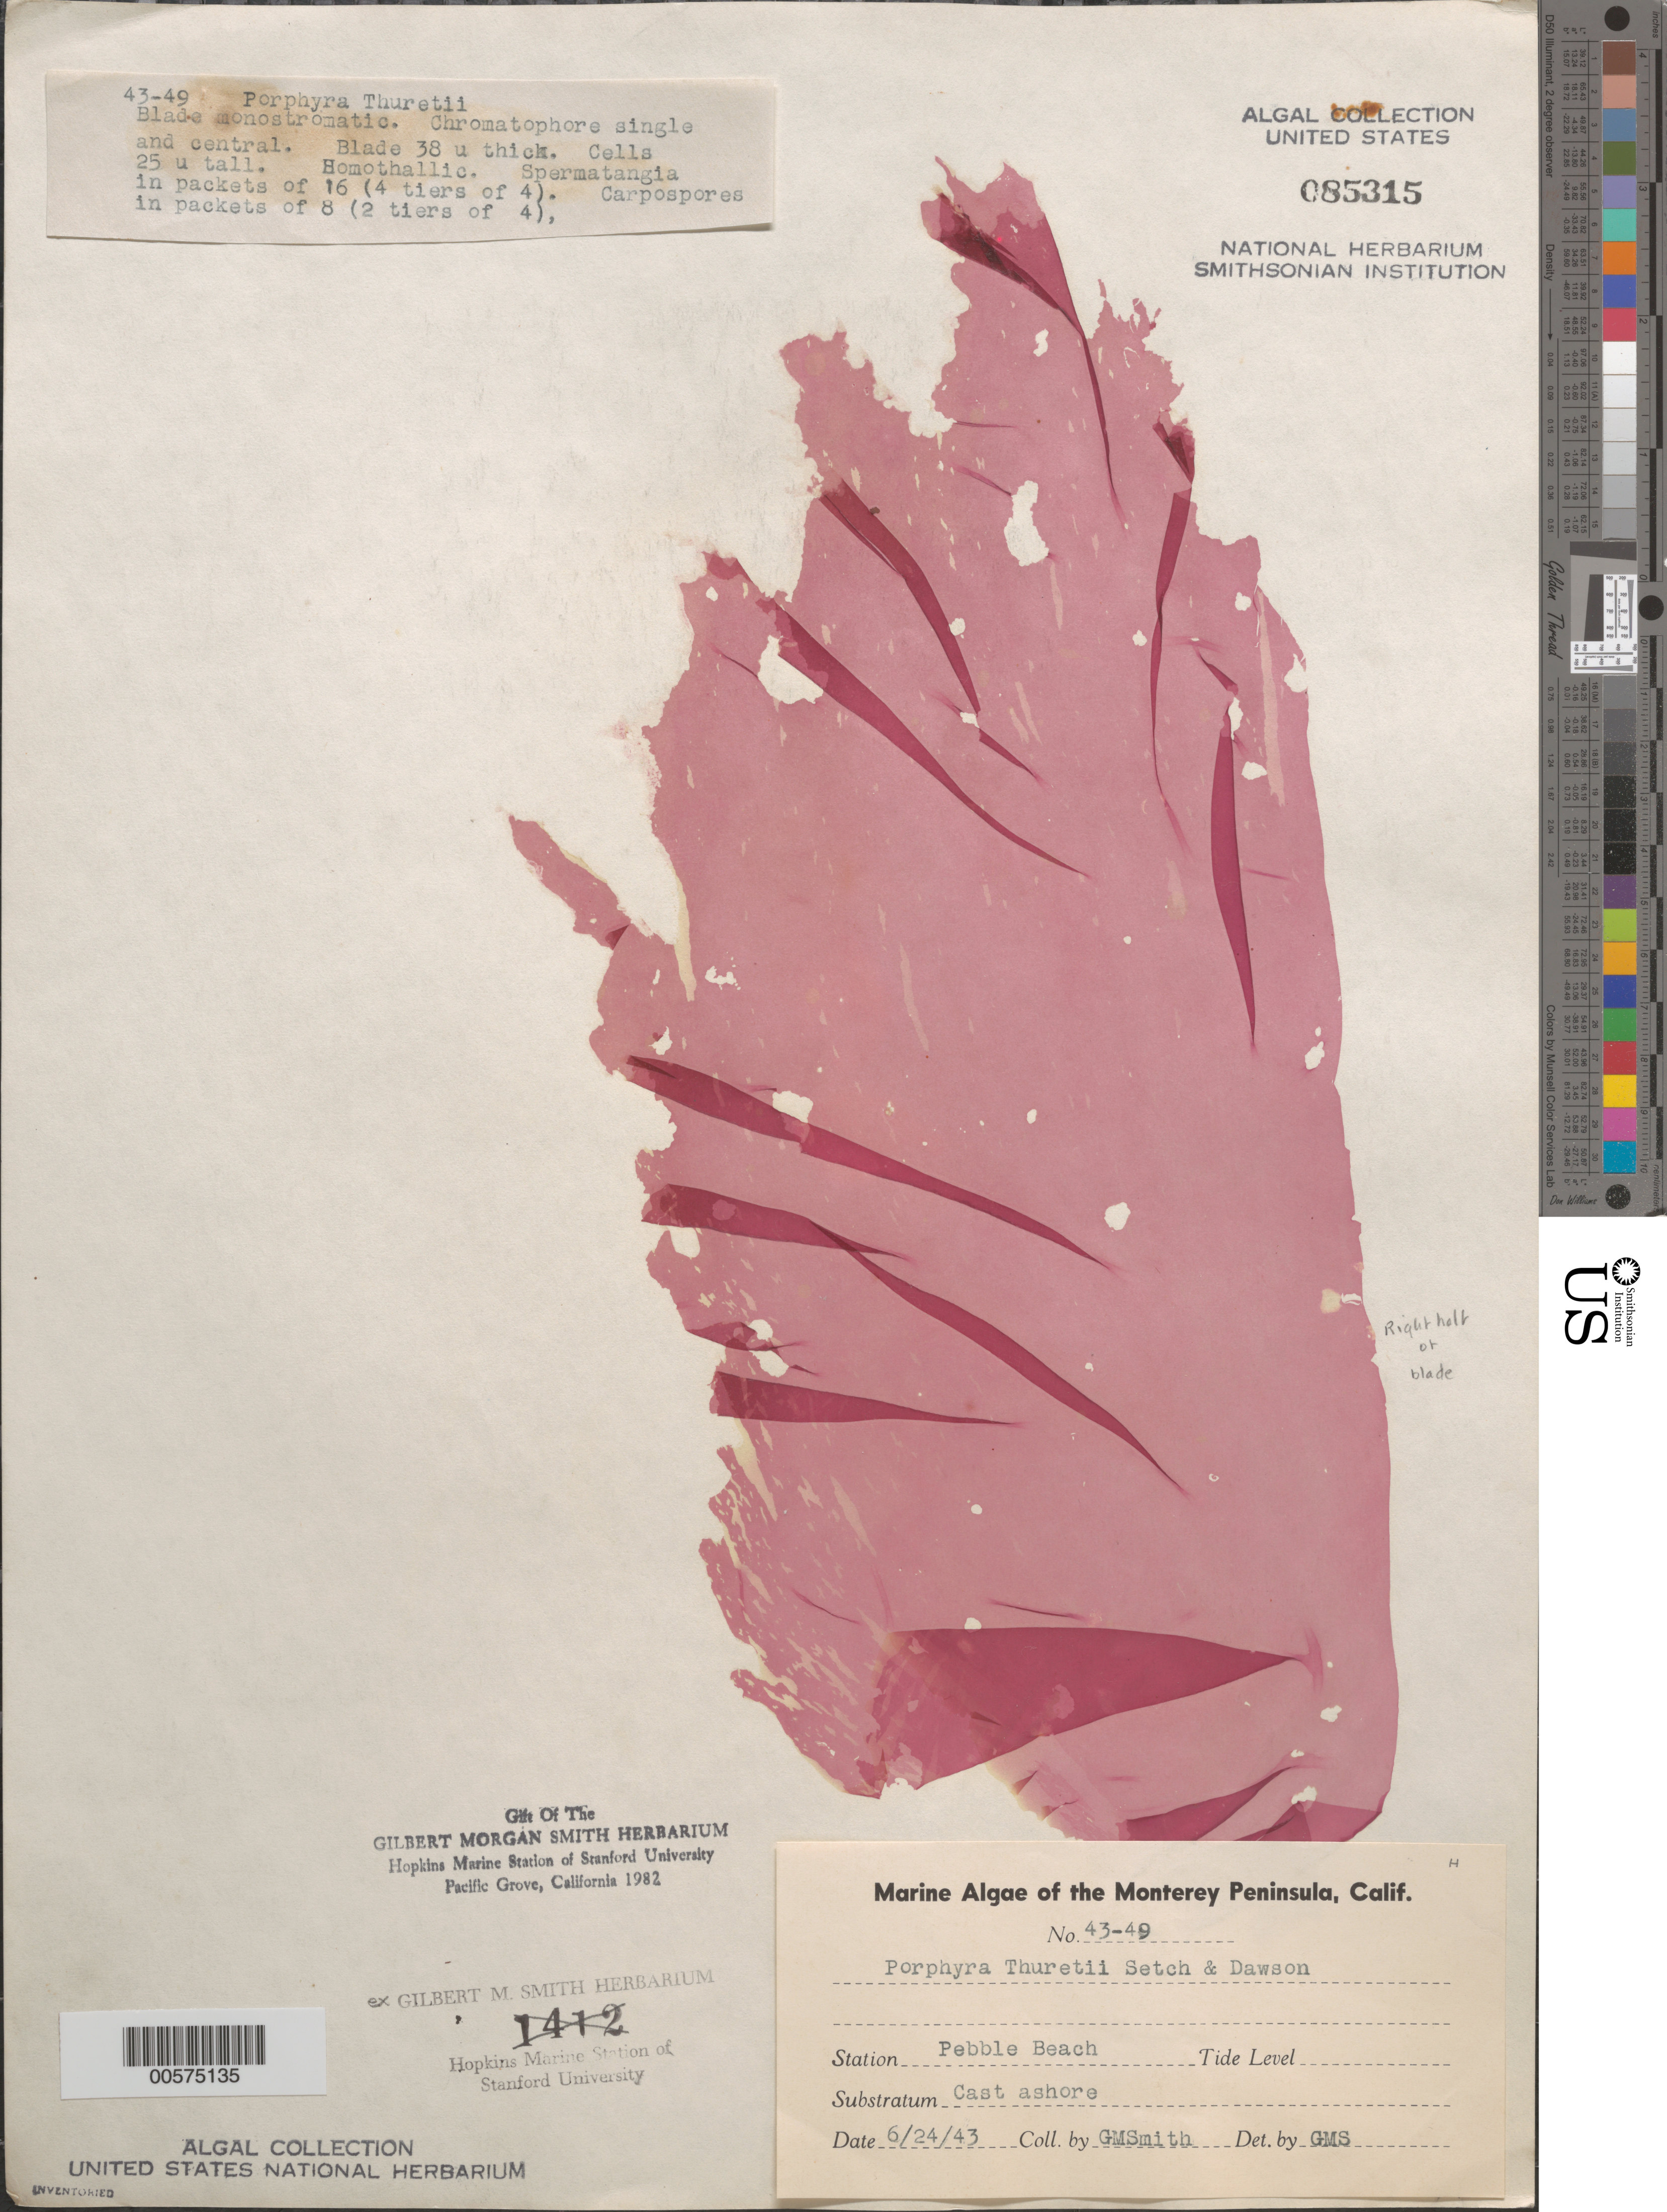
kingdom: Plantae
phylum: Rhodophyta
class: Bangiophyceae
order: Bangiales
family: Bangiaceae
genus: Pyropia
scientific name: Pyropia thuretii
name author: (Setchell & E.Y. Dawson) J.E. Sutherl. et al.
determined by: Algae name updating Project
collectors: G. M. Smith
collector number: Gms 43-49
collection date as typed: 24 Jun 1943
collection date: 1943-06-24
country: United States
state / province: California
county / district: Monterey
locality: Pebble Beach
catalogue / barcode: US 85315